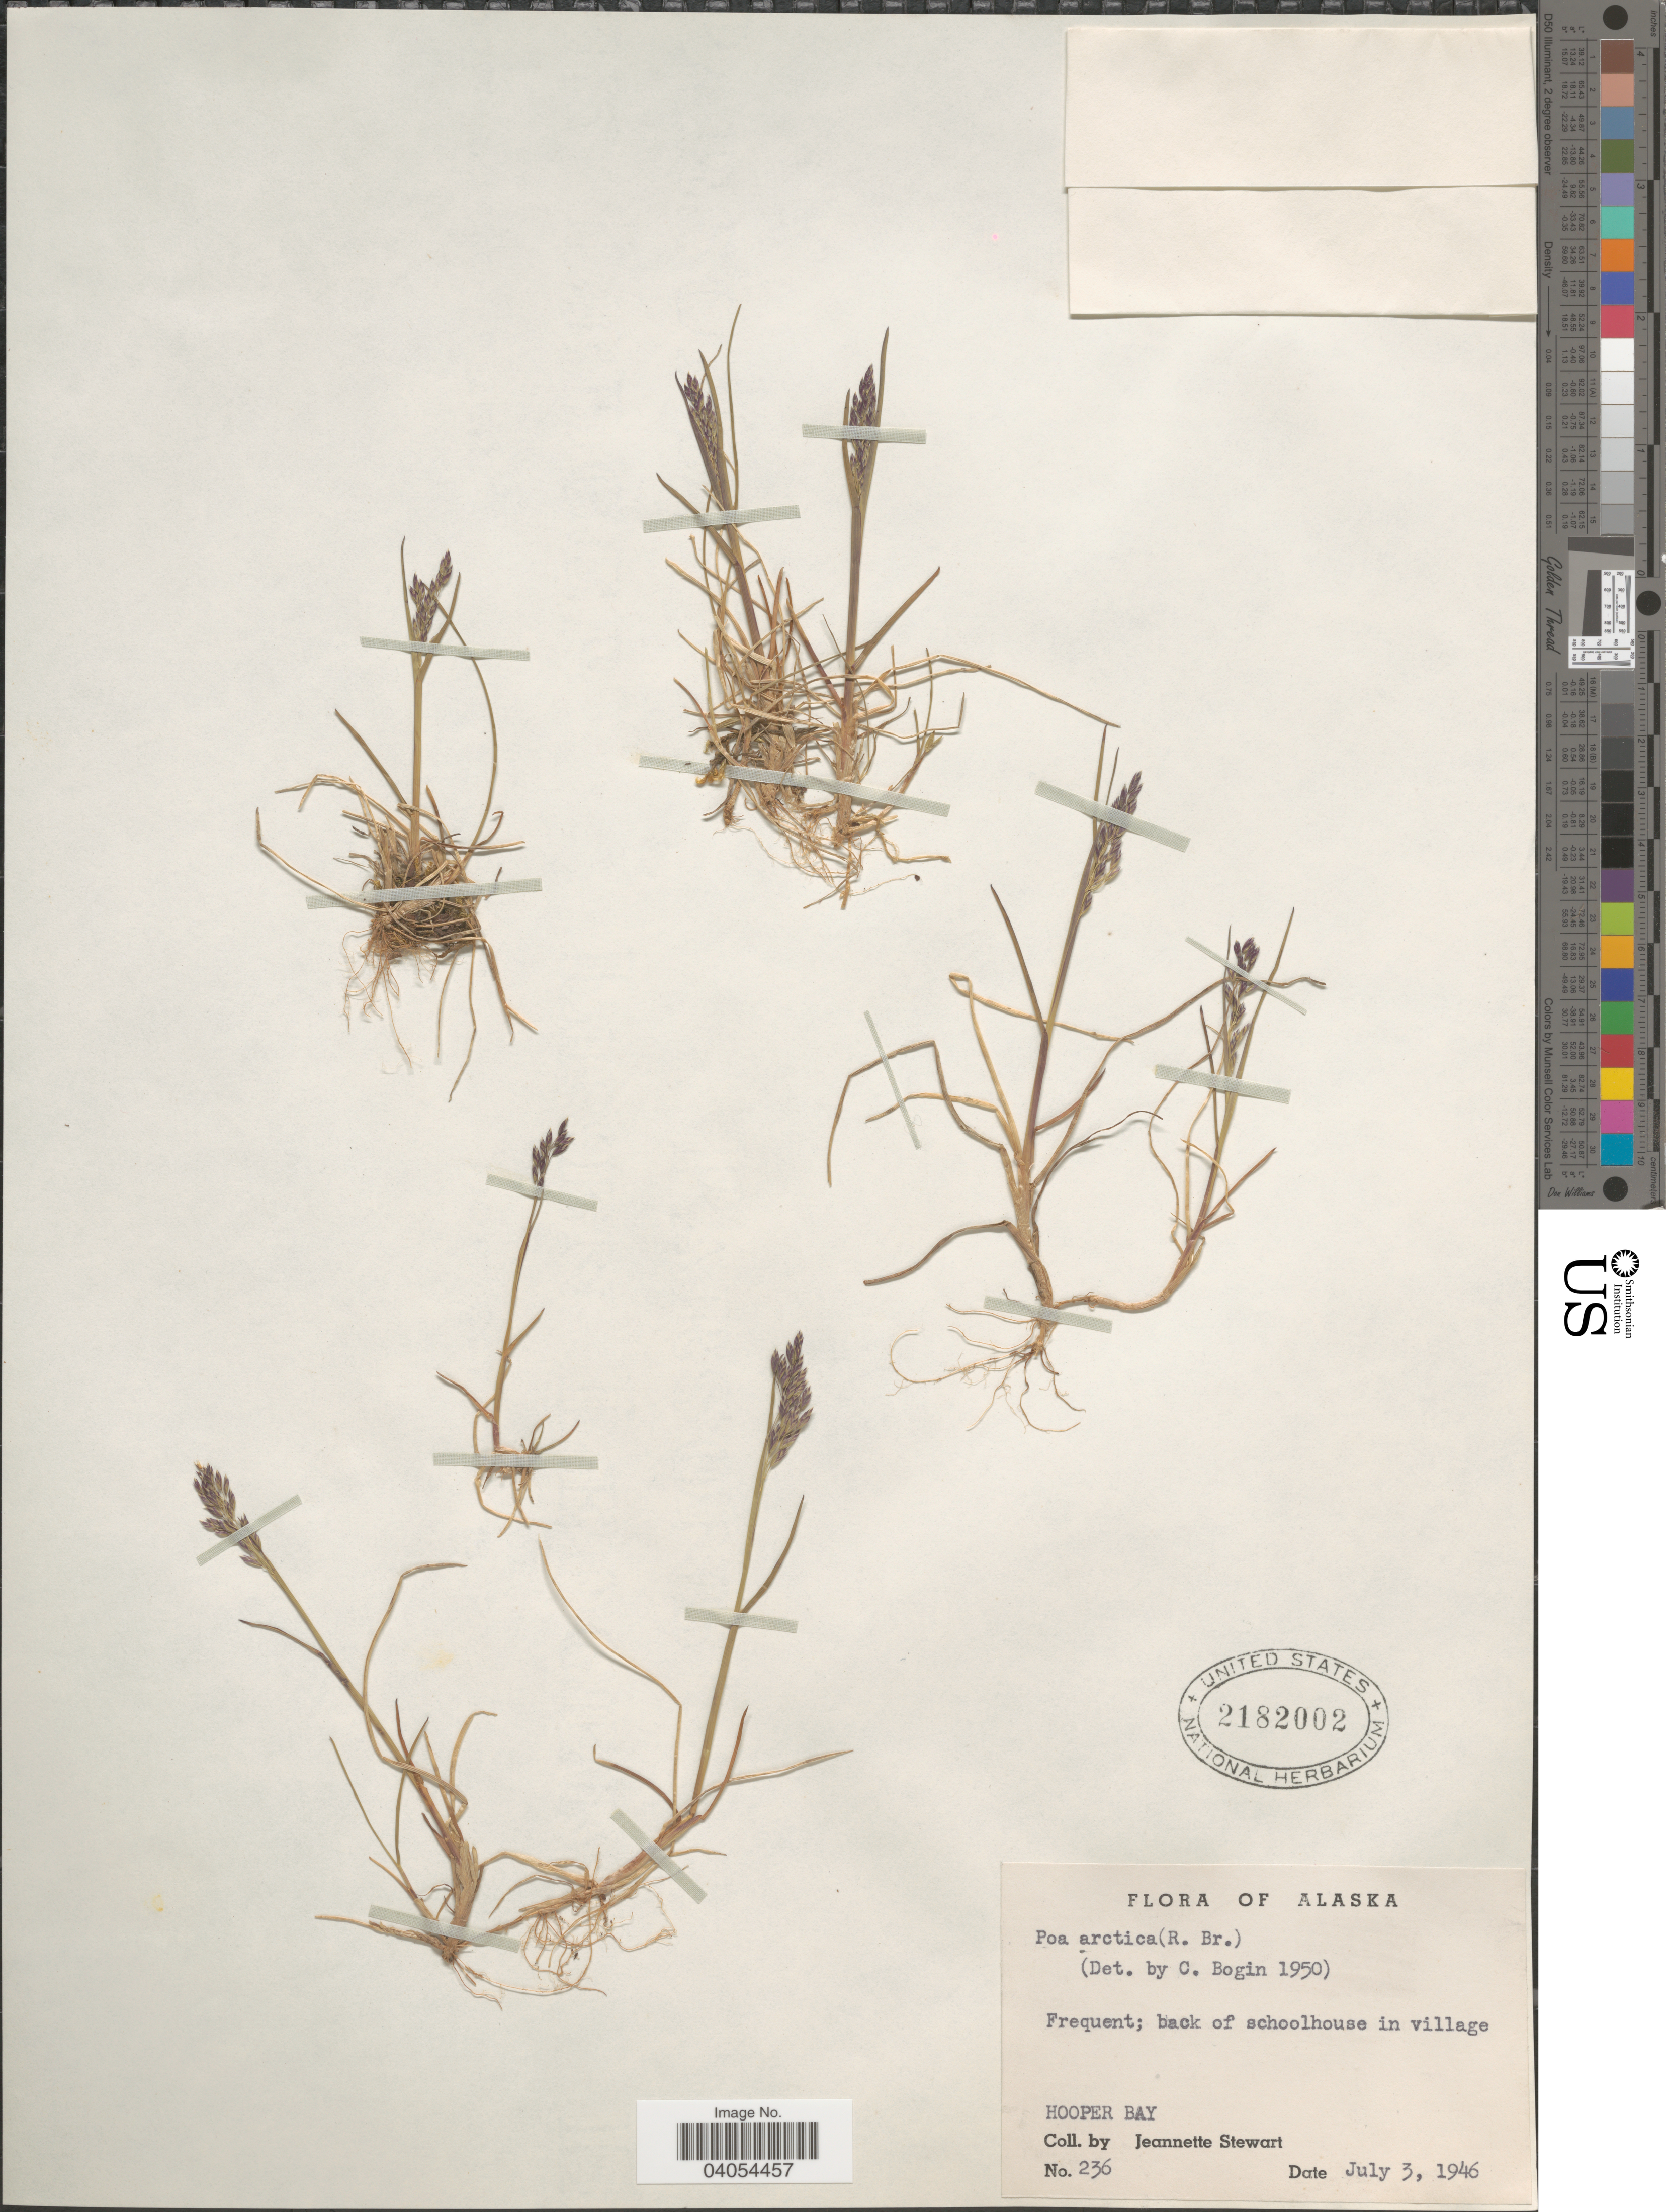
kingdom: Plantae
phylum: Tracheophyta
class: Liliopsida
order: Poales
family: Poaceae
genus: Poa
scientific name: Poa arctica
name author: R. Br.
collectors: J. Stewart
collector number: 236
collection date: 1946-07-03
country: United States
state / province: Alaska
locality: Frequent; back of schoolhouse in village. Hooper Bay.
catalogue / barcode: US 2182002